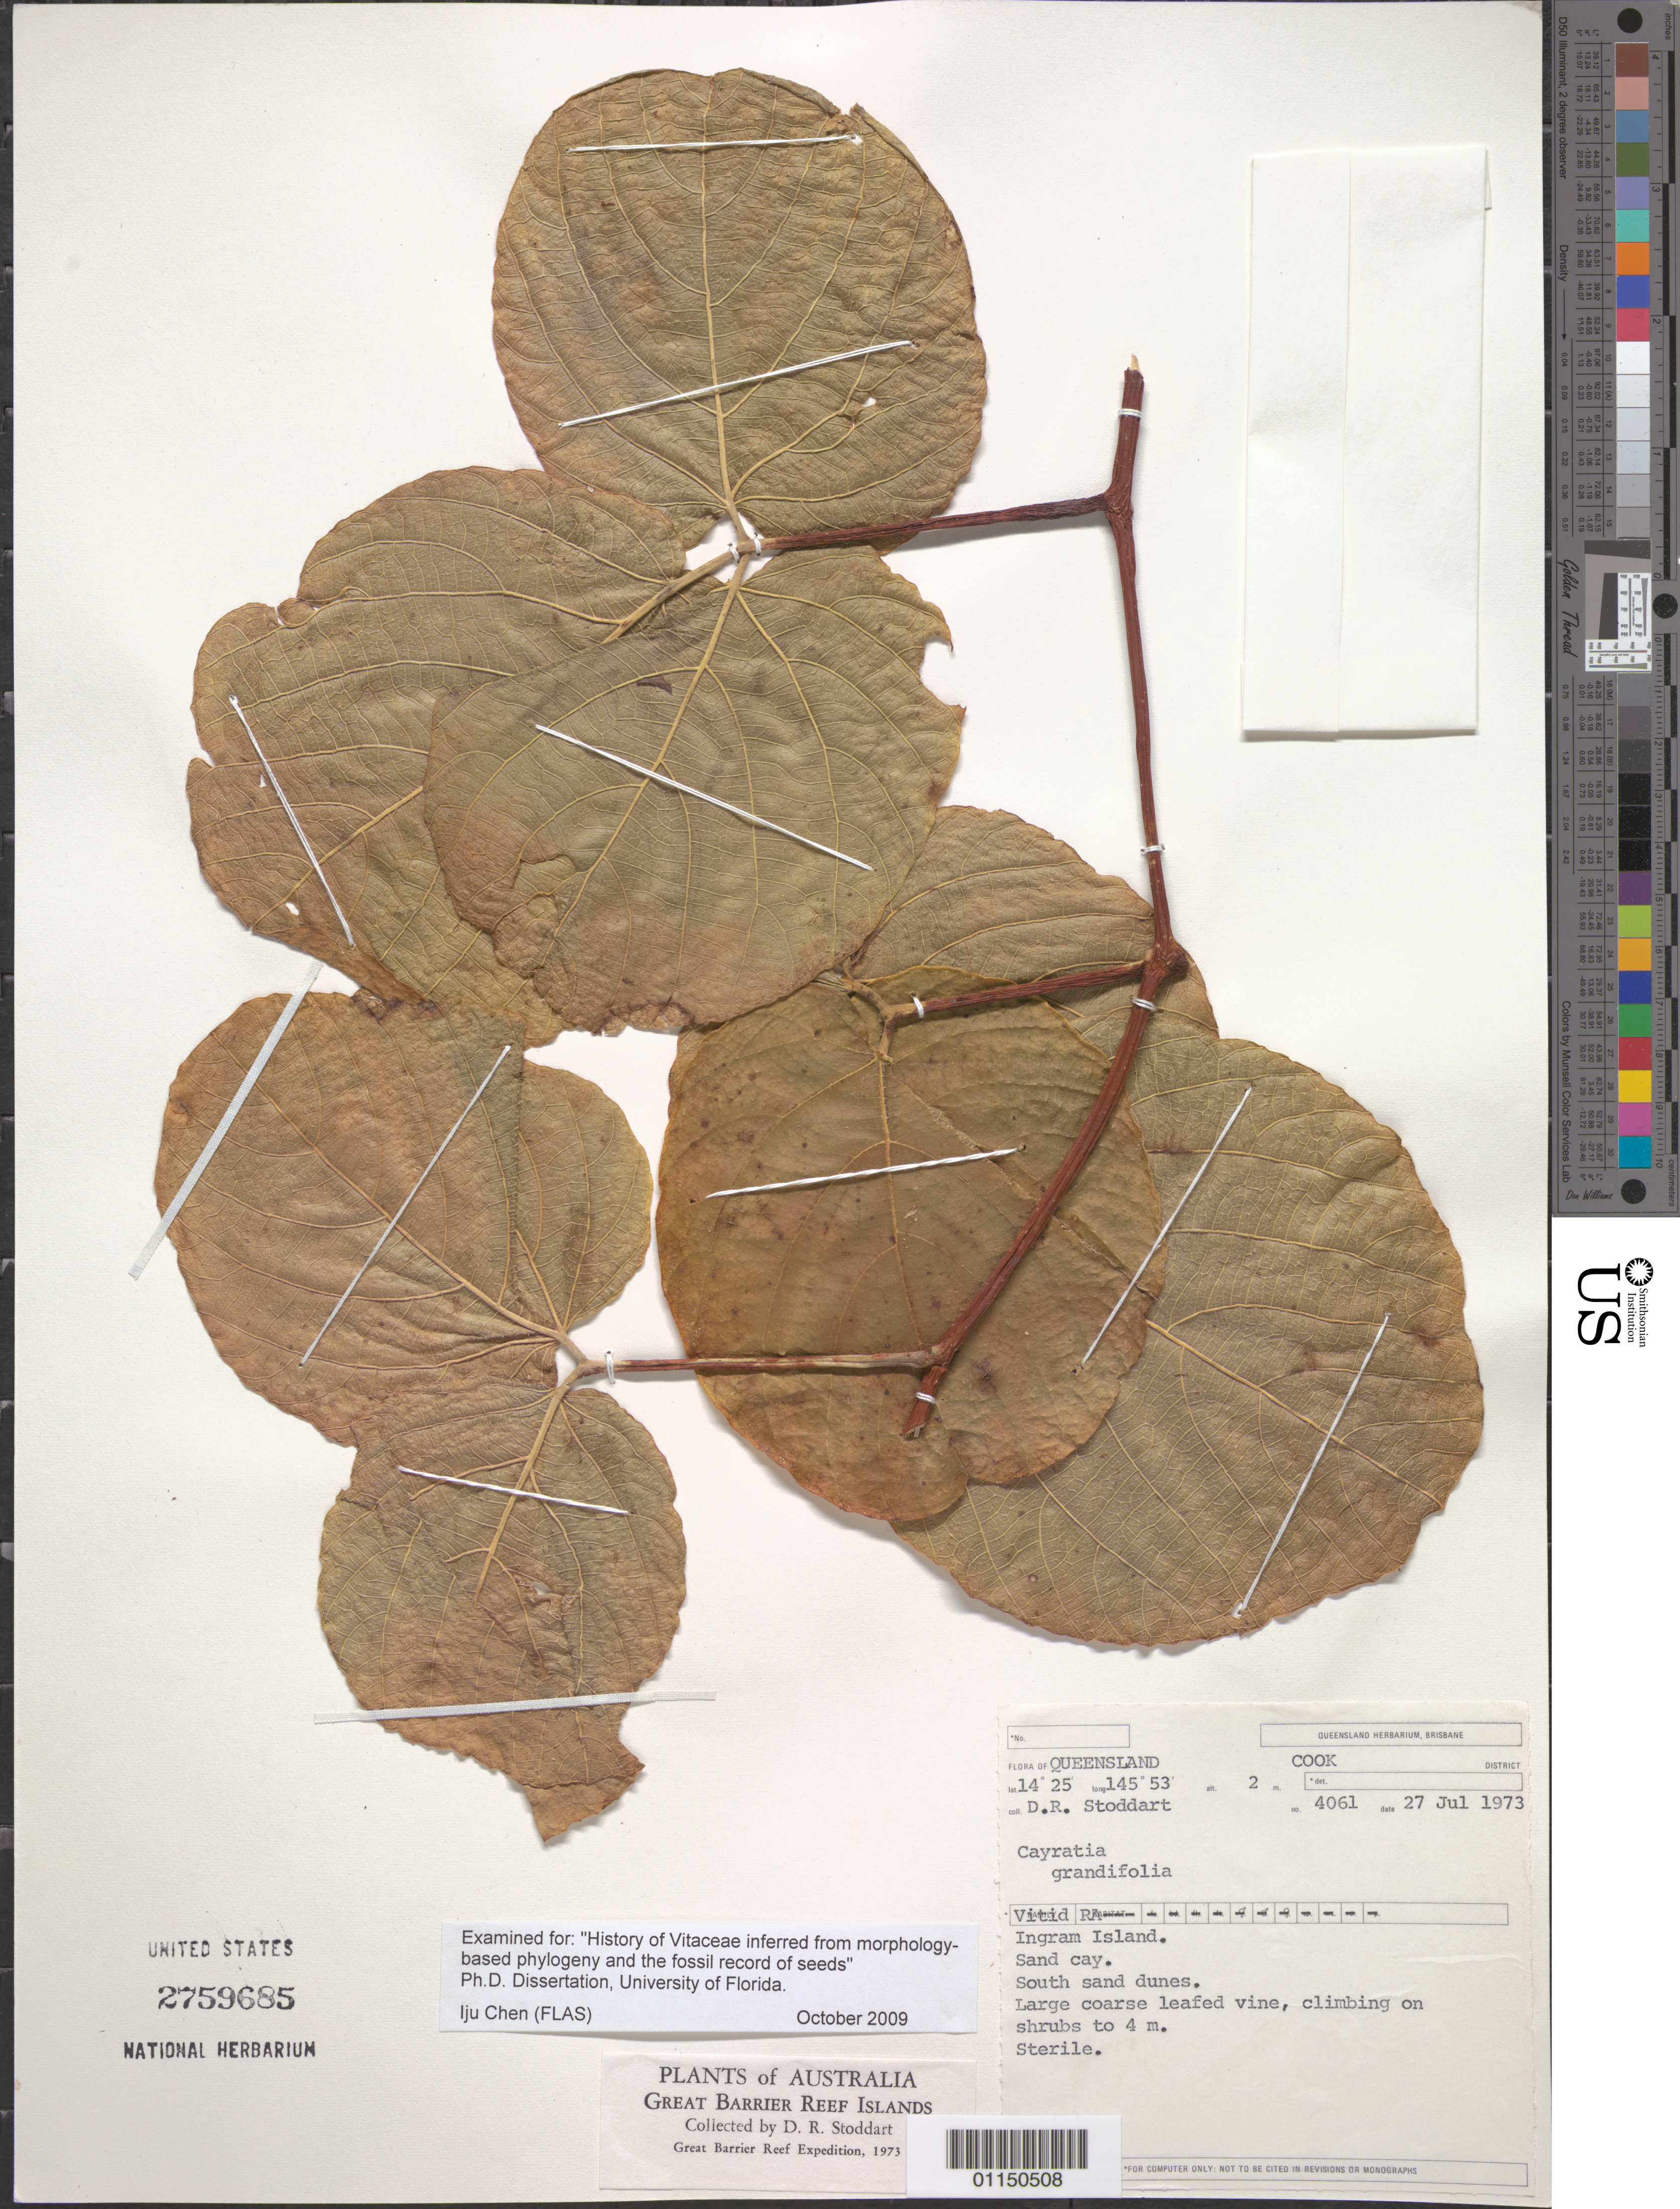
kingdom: Plantae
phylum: Tracheophyta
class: Magnoliopsida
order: Vitales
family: Vitaceae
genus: Cayratia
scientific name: Cayratia grandifolia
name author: (Warb.) Suess.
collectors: D. R. Stoddart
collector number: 4061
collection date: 1973-07-27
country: Australia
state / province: Queensland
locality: Great Barrier Reef Islands. Cook. Ingram Island. S sand dunes.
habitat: Sand Cay. Large coarse leafed vine, climbing on shrubs.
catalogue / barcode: US 2759685